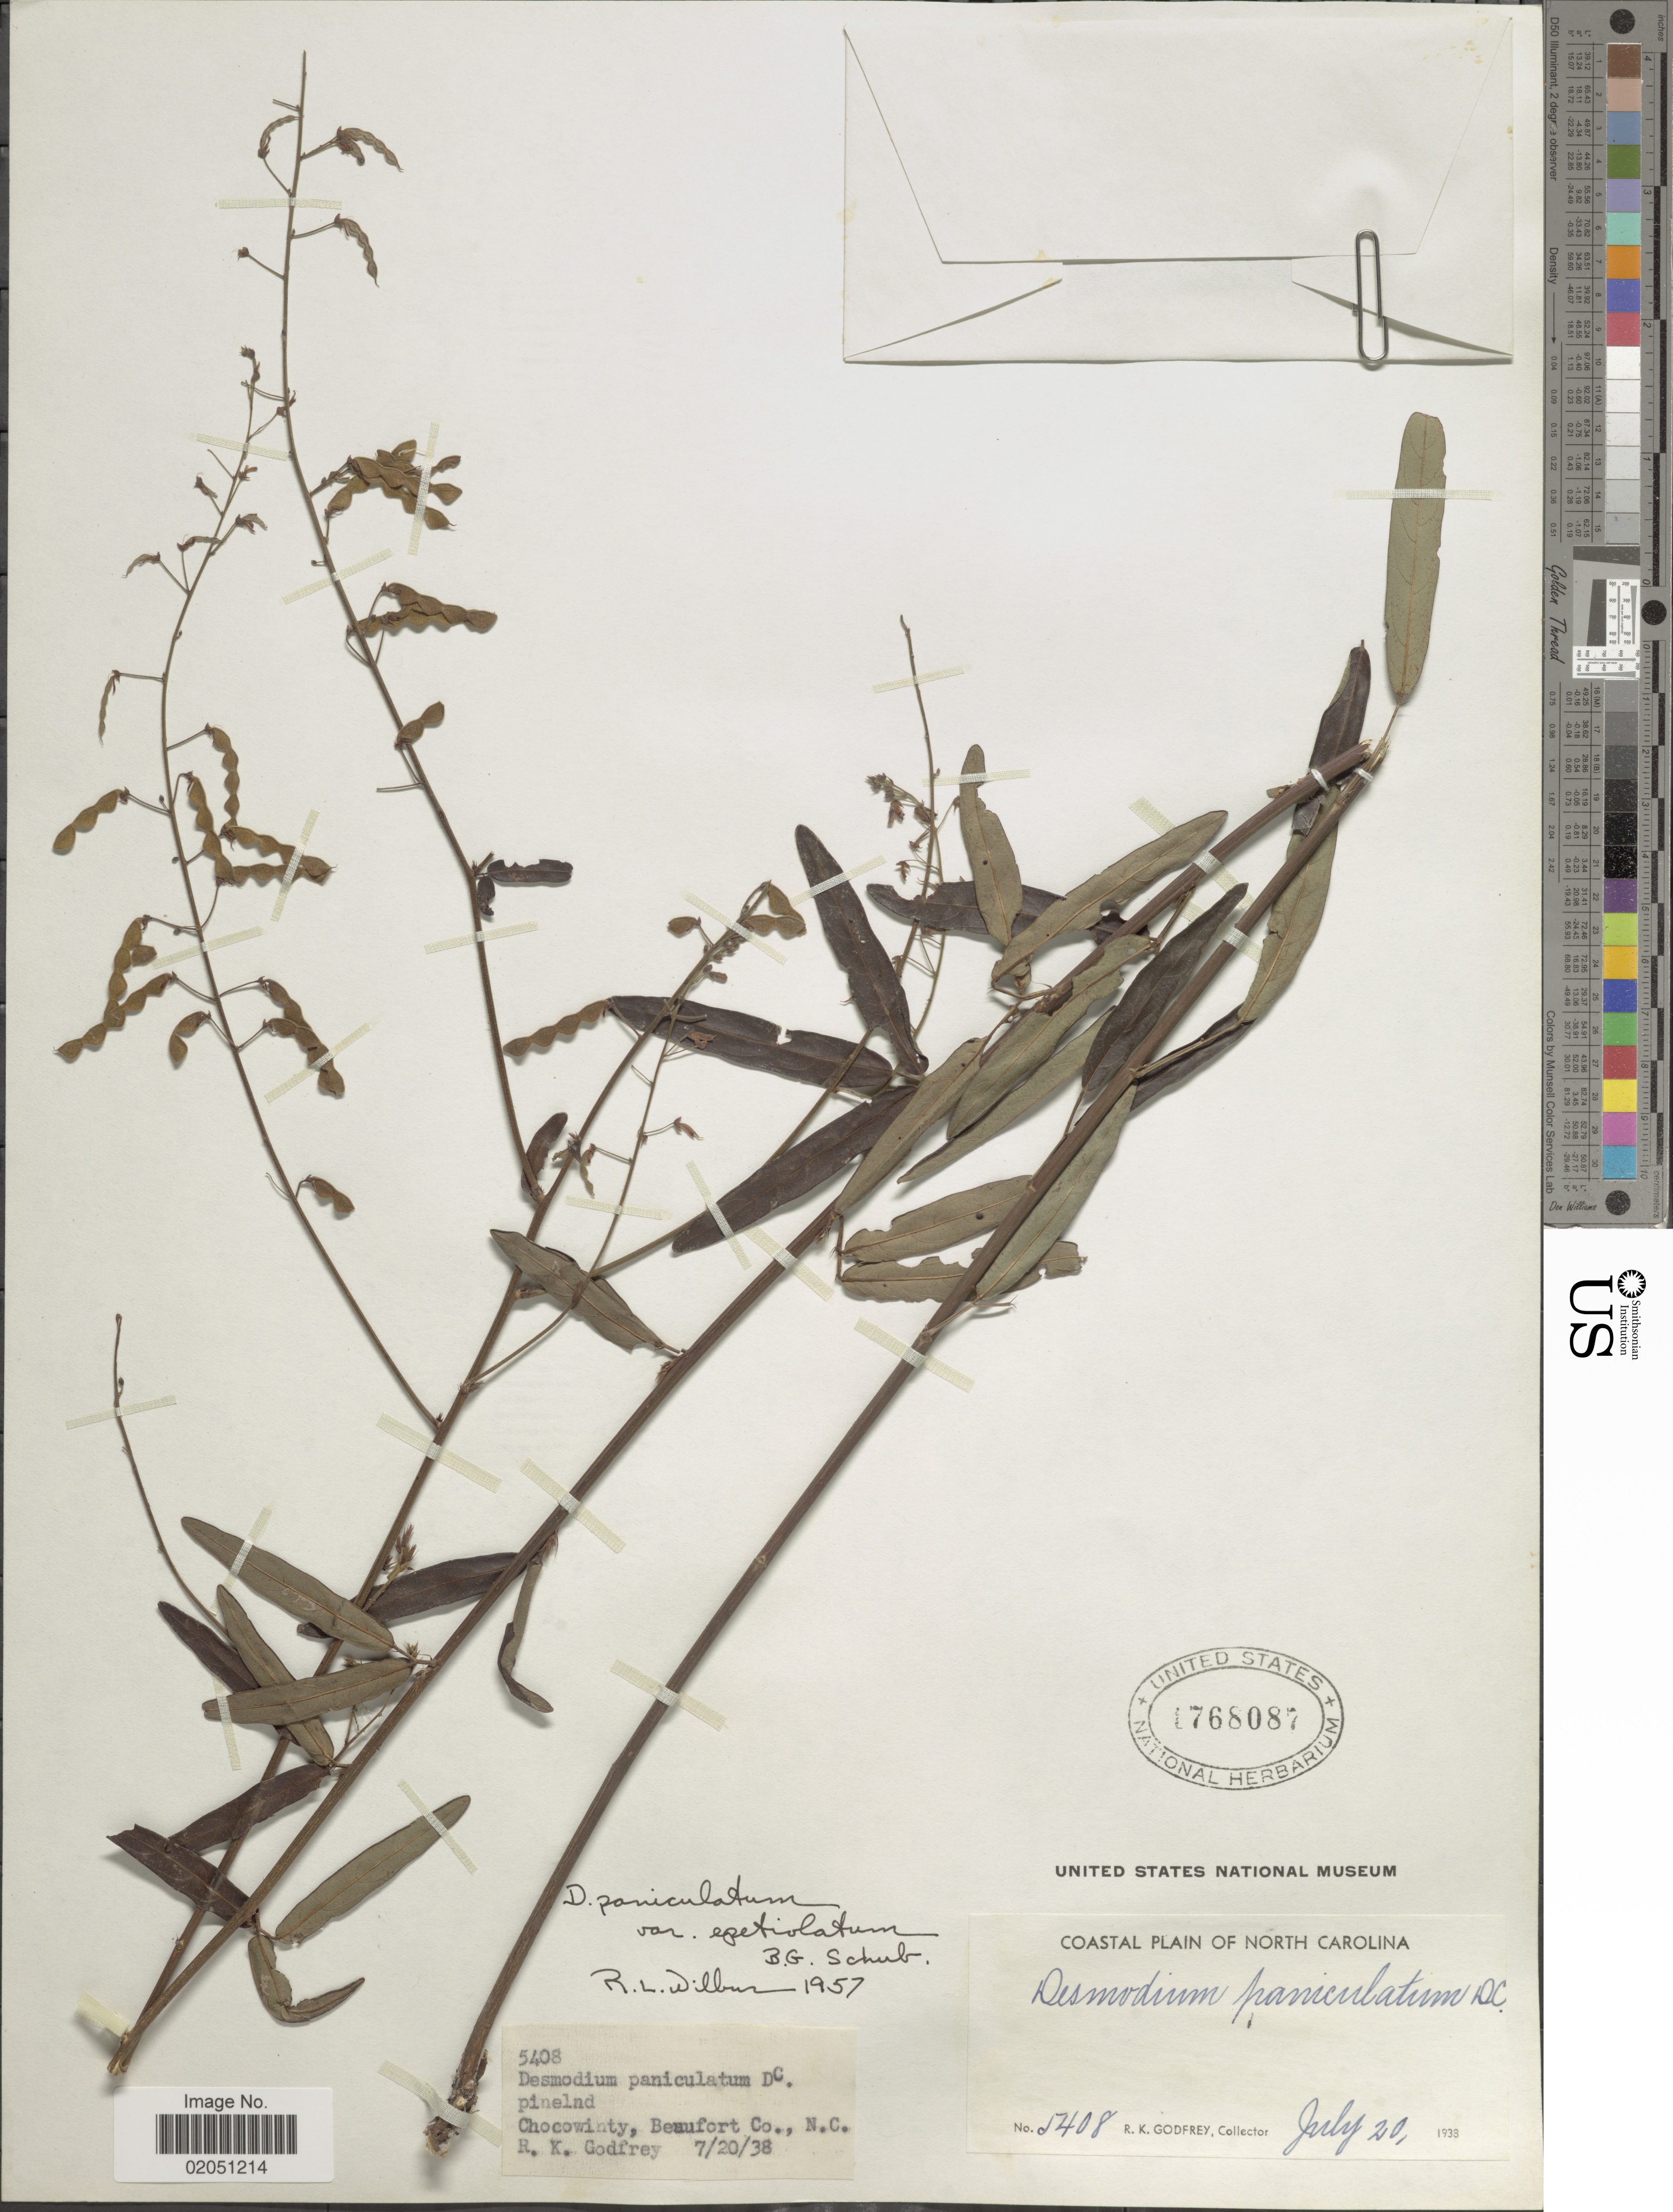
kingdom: Plantae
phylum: Tracheophyta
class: Magnoliopsida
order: Fabales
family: Fabaceae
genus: Desmodium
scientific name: Desmodium paniculatum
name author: (L.) DC.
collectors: R. K. Godfrey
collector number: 5408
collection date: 1938-07-20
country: United States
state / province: North Carolina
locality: Pineland, Chocowinty, Beaufort Co, Coastal Plain of North Carolina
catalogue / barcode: US 1768087